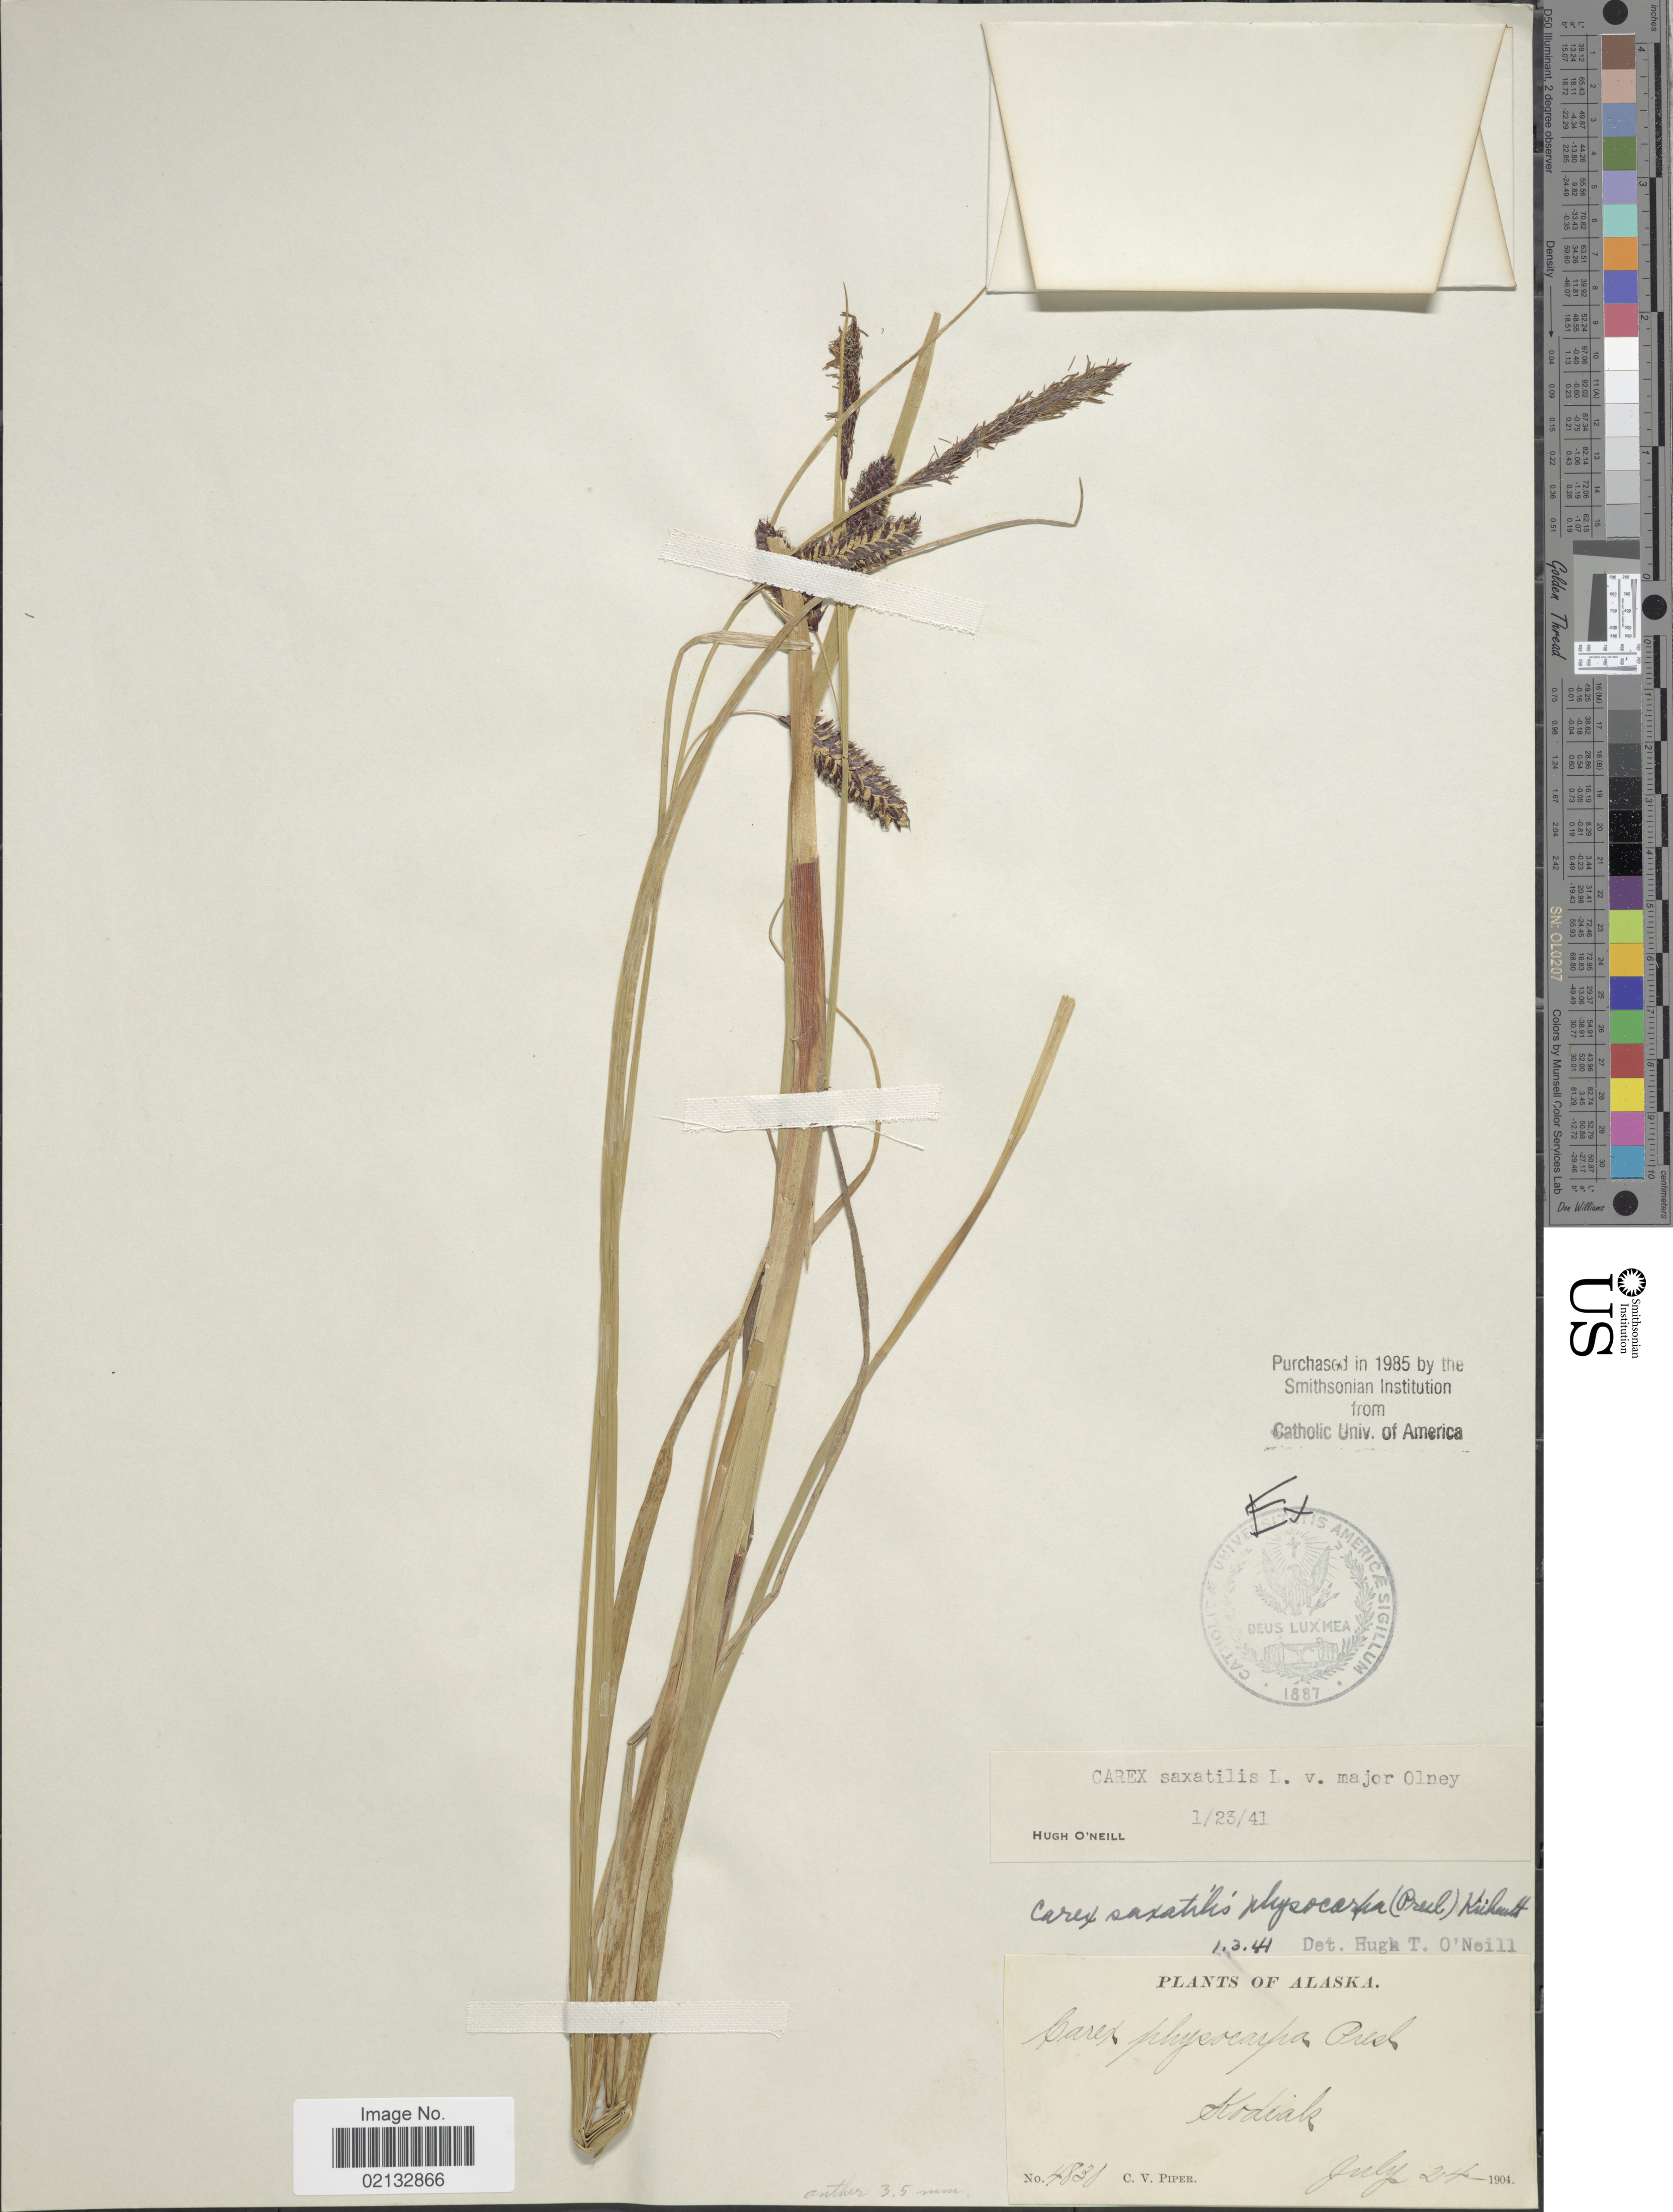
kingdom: Plantae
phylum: Tracheophyta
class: Liliopsida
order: Poales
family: Cyperaceae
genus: Carex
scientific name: Carex saxatilis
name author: L.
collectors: C. V. Piper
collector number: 4830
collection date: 1904-07-24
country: United States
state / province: Alaska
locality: Kodiak